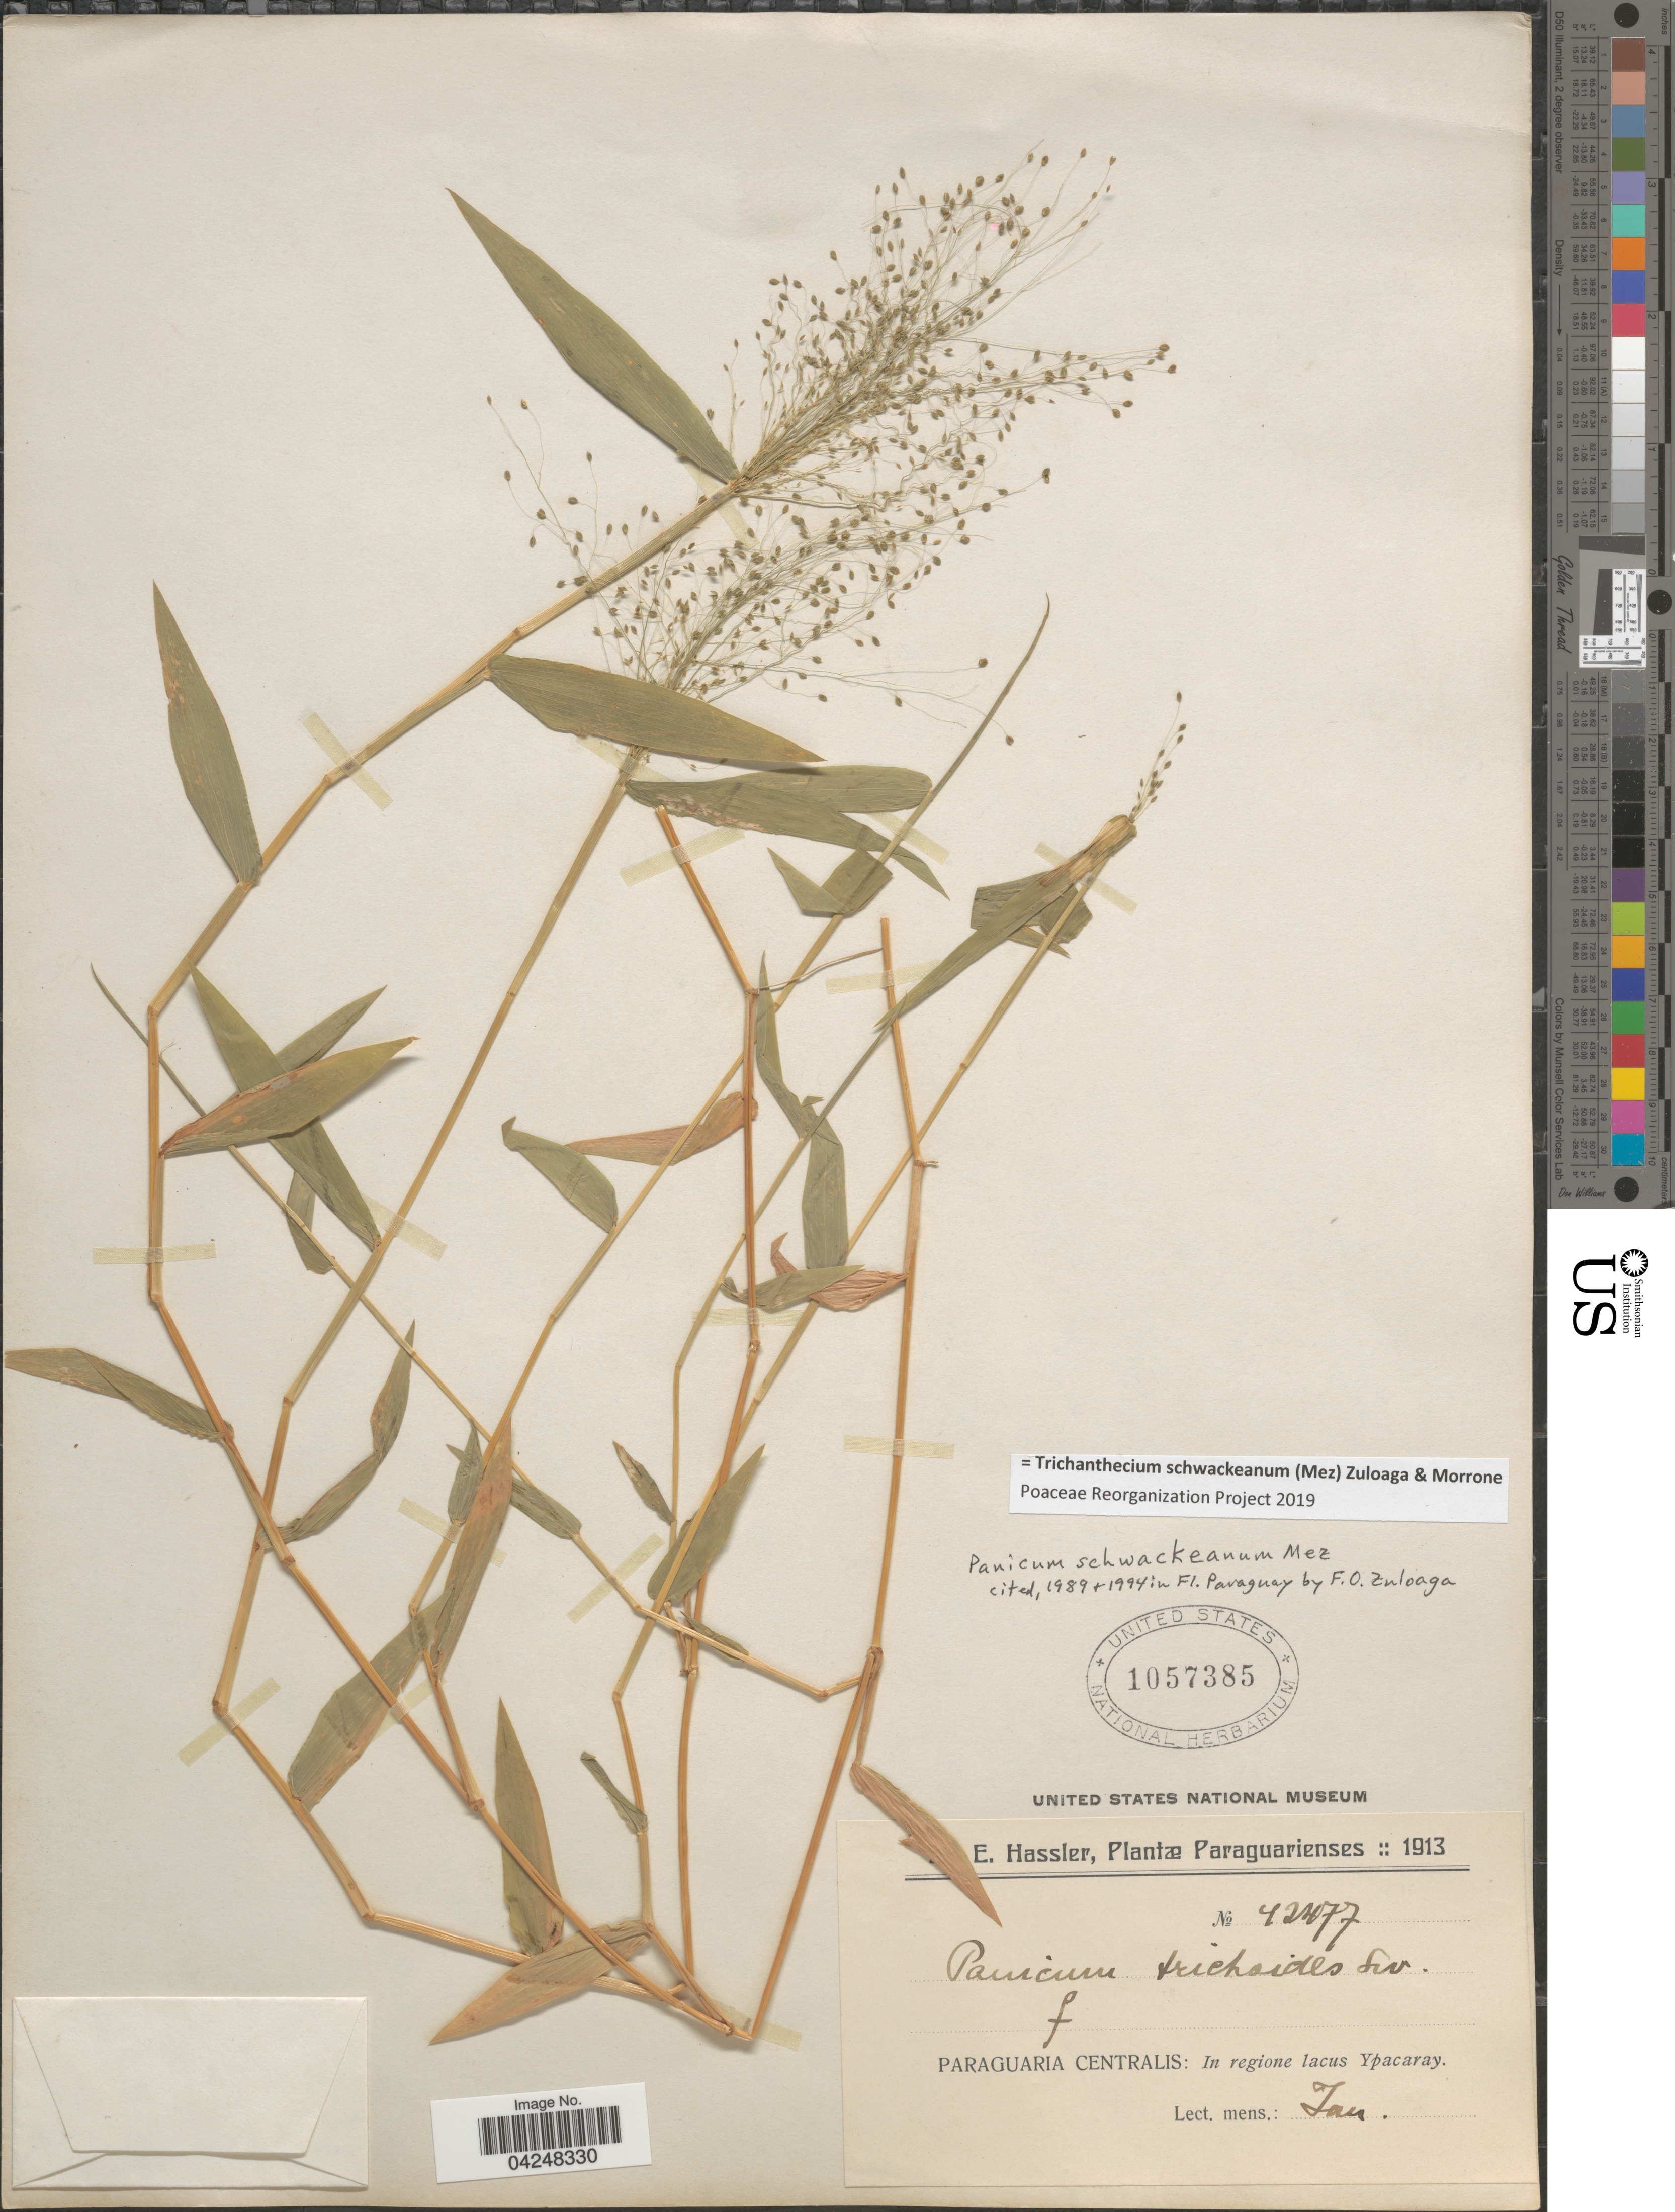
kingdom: Plantae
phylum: Tracheophyta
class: Liliopsida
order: Poales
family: Poaceae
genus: Trichanthecium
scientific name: Trichanthecium schwackeanum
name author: (Mez) Zuloaga & Morrone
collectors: E. Hassler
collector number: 42477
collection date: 1913-01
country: Paraguay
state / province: Central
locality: Paraguaria Centralis: In regione lacus Ypacaray.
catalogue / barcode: US 1057385